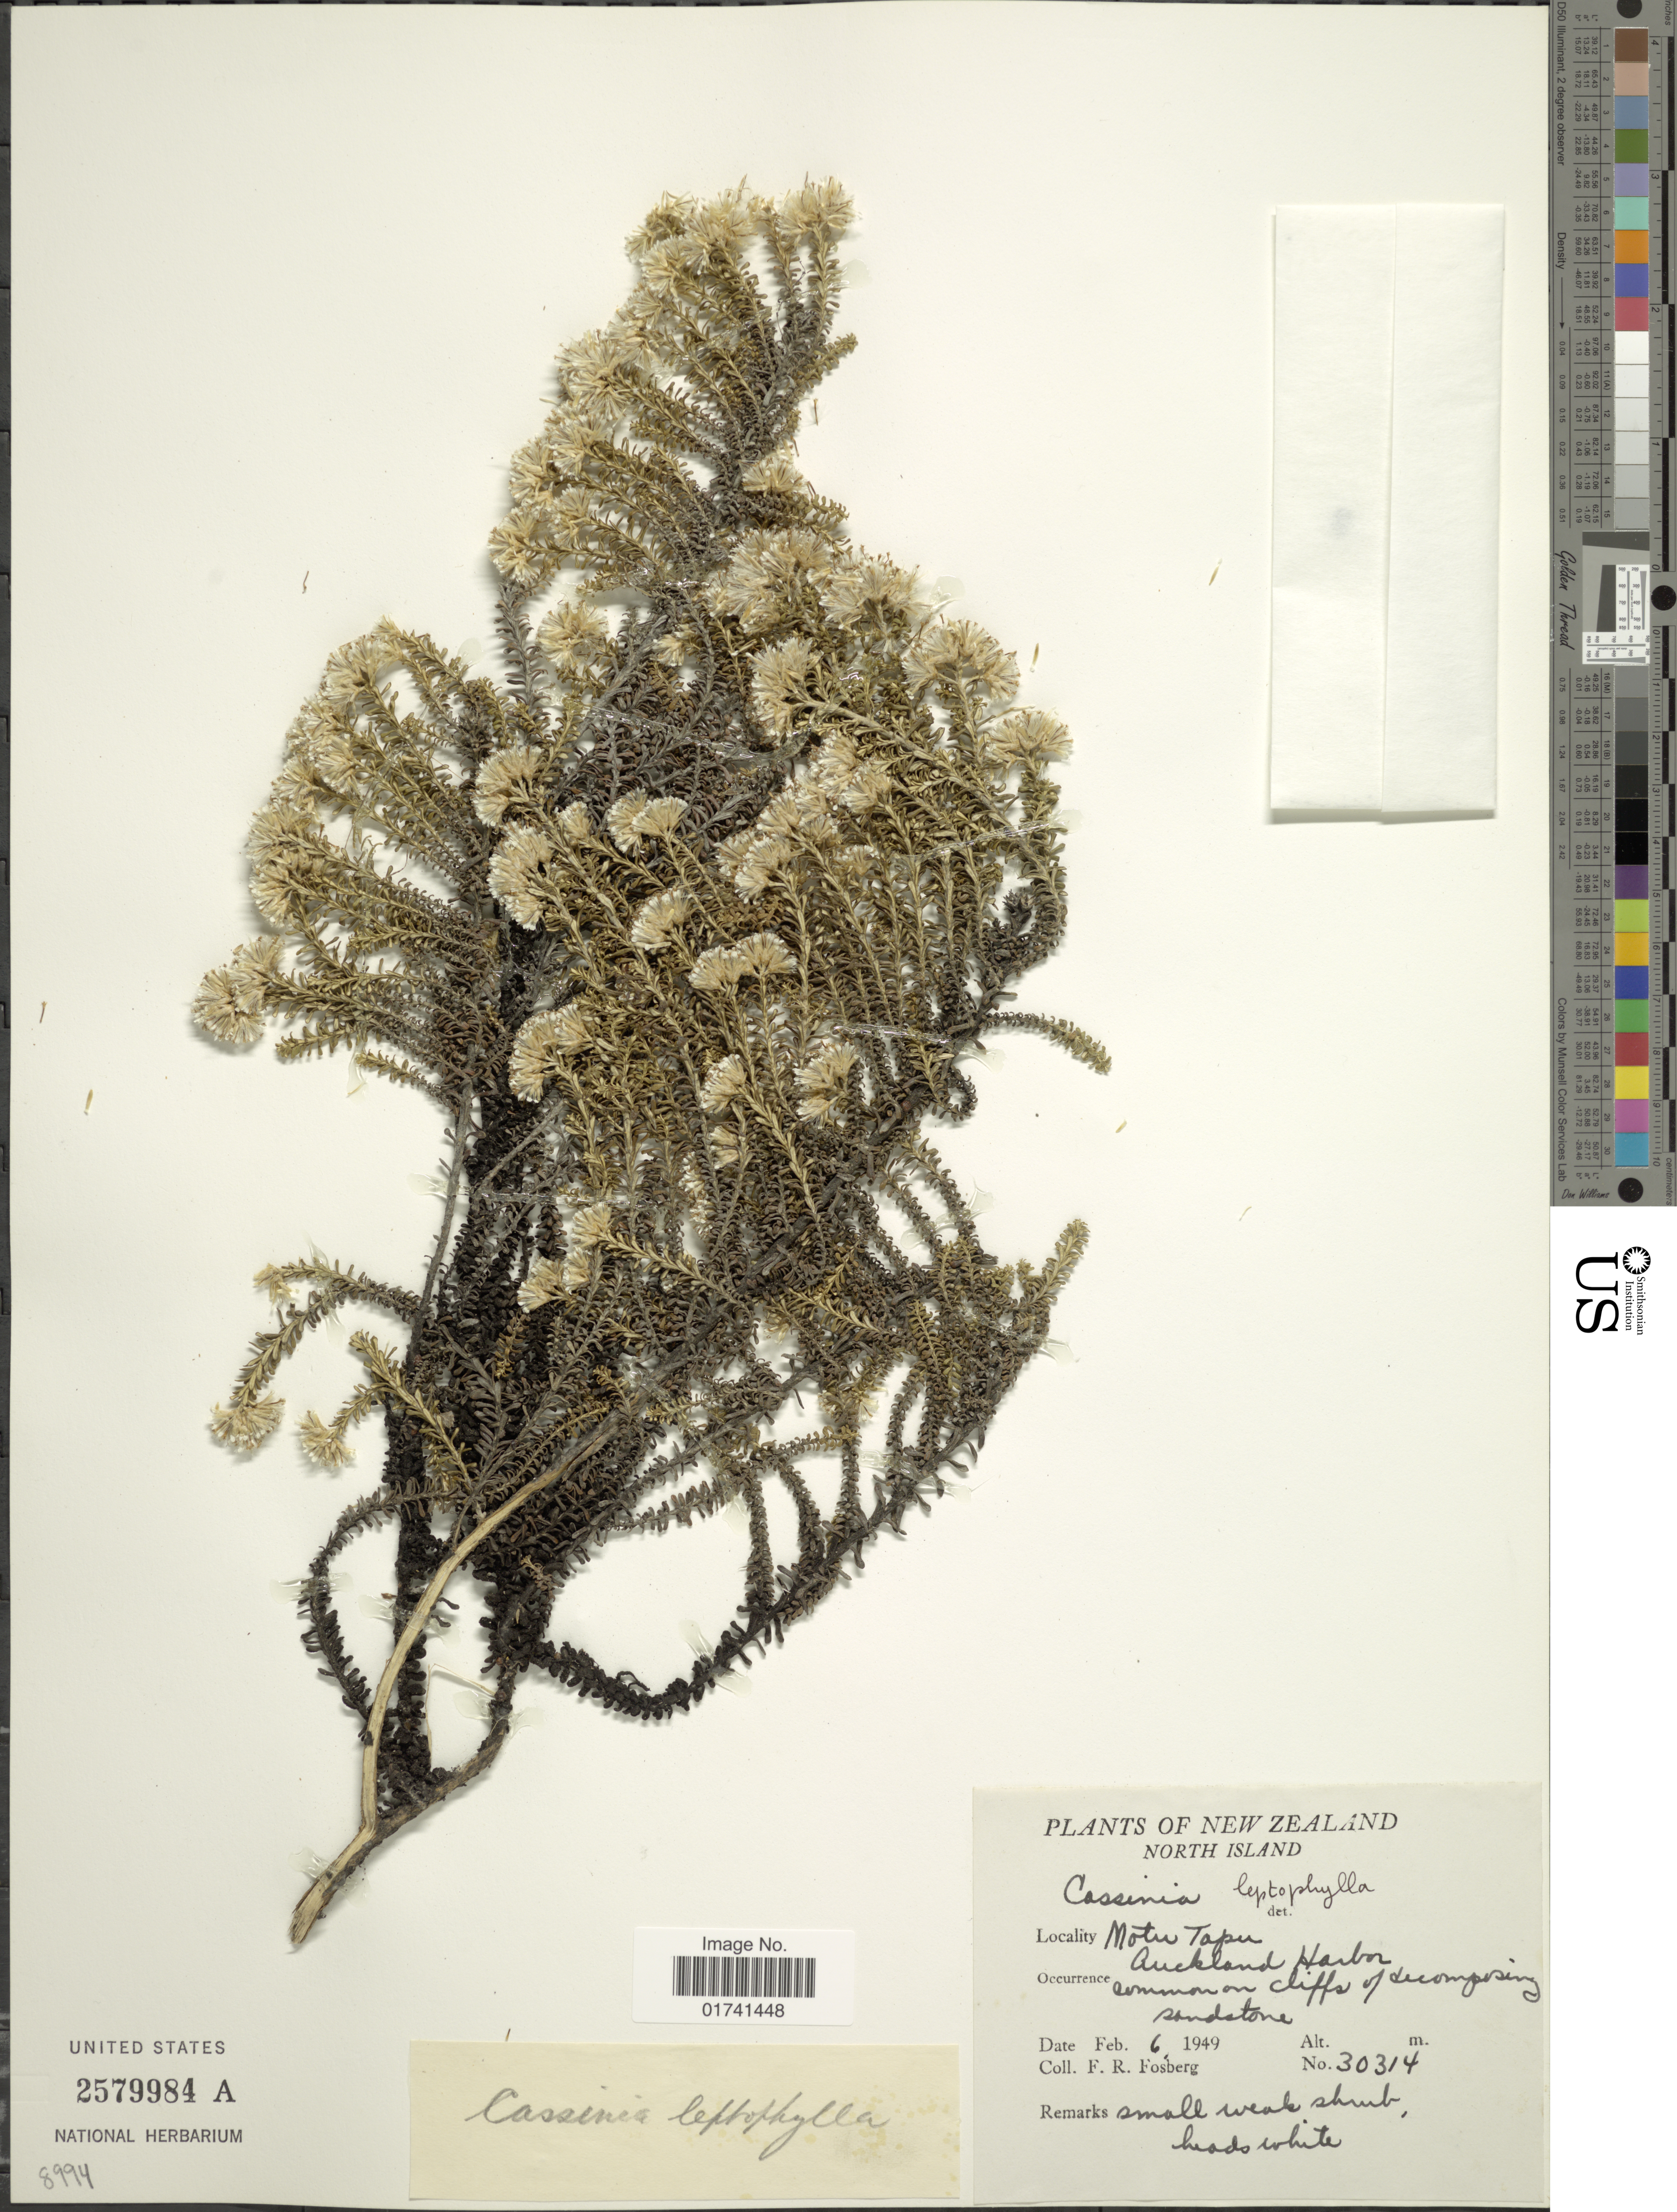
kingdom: Plantae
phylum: Tracheophyta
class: Magnoliopsida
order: Asterales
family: Asteraceae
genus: Cassinia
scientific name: Cassinia leptophylla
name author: (G. Forst.) R. Br.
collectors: F. R. Fosberg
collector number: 30314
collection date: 1949-02-06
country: New Zealand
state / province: Auckland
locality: North Island, Motu Tapu, Auckland Harbor.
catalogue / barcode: US 2579984A